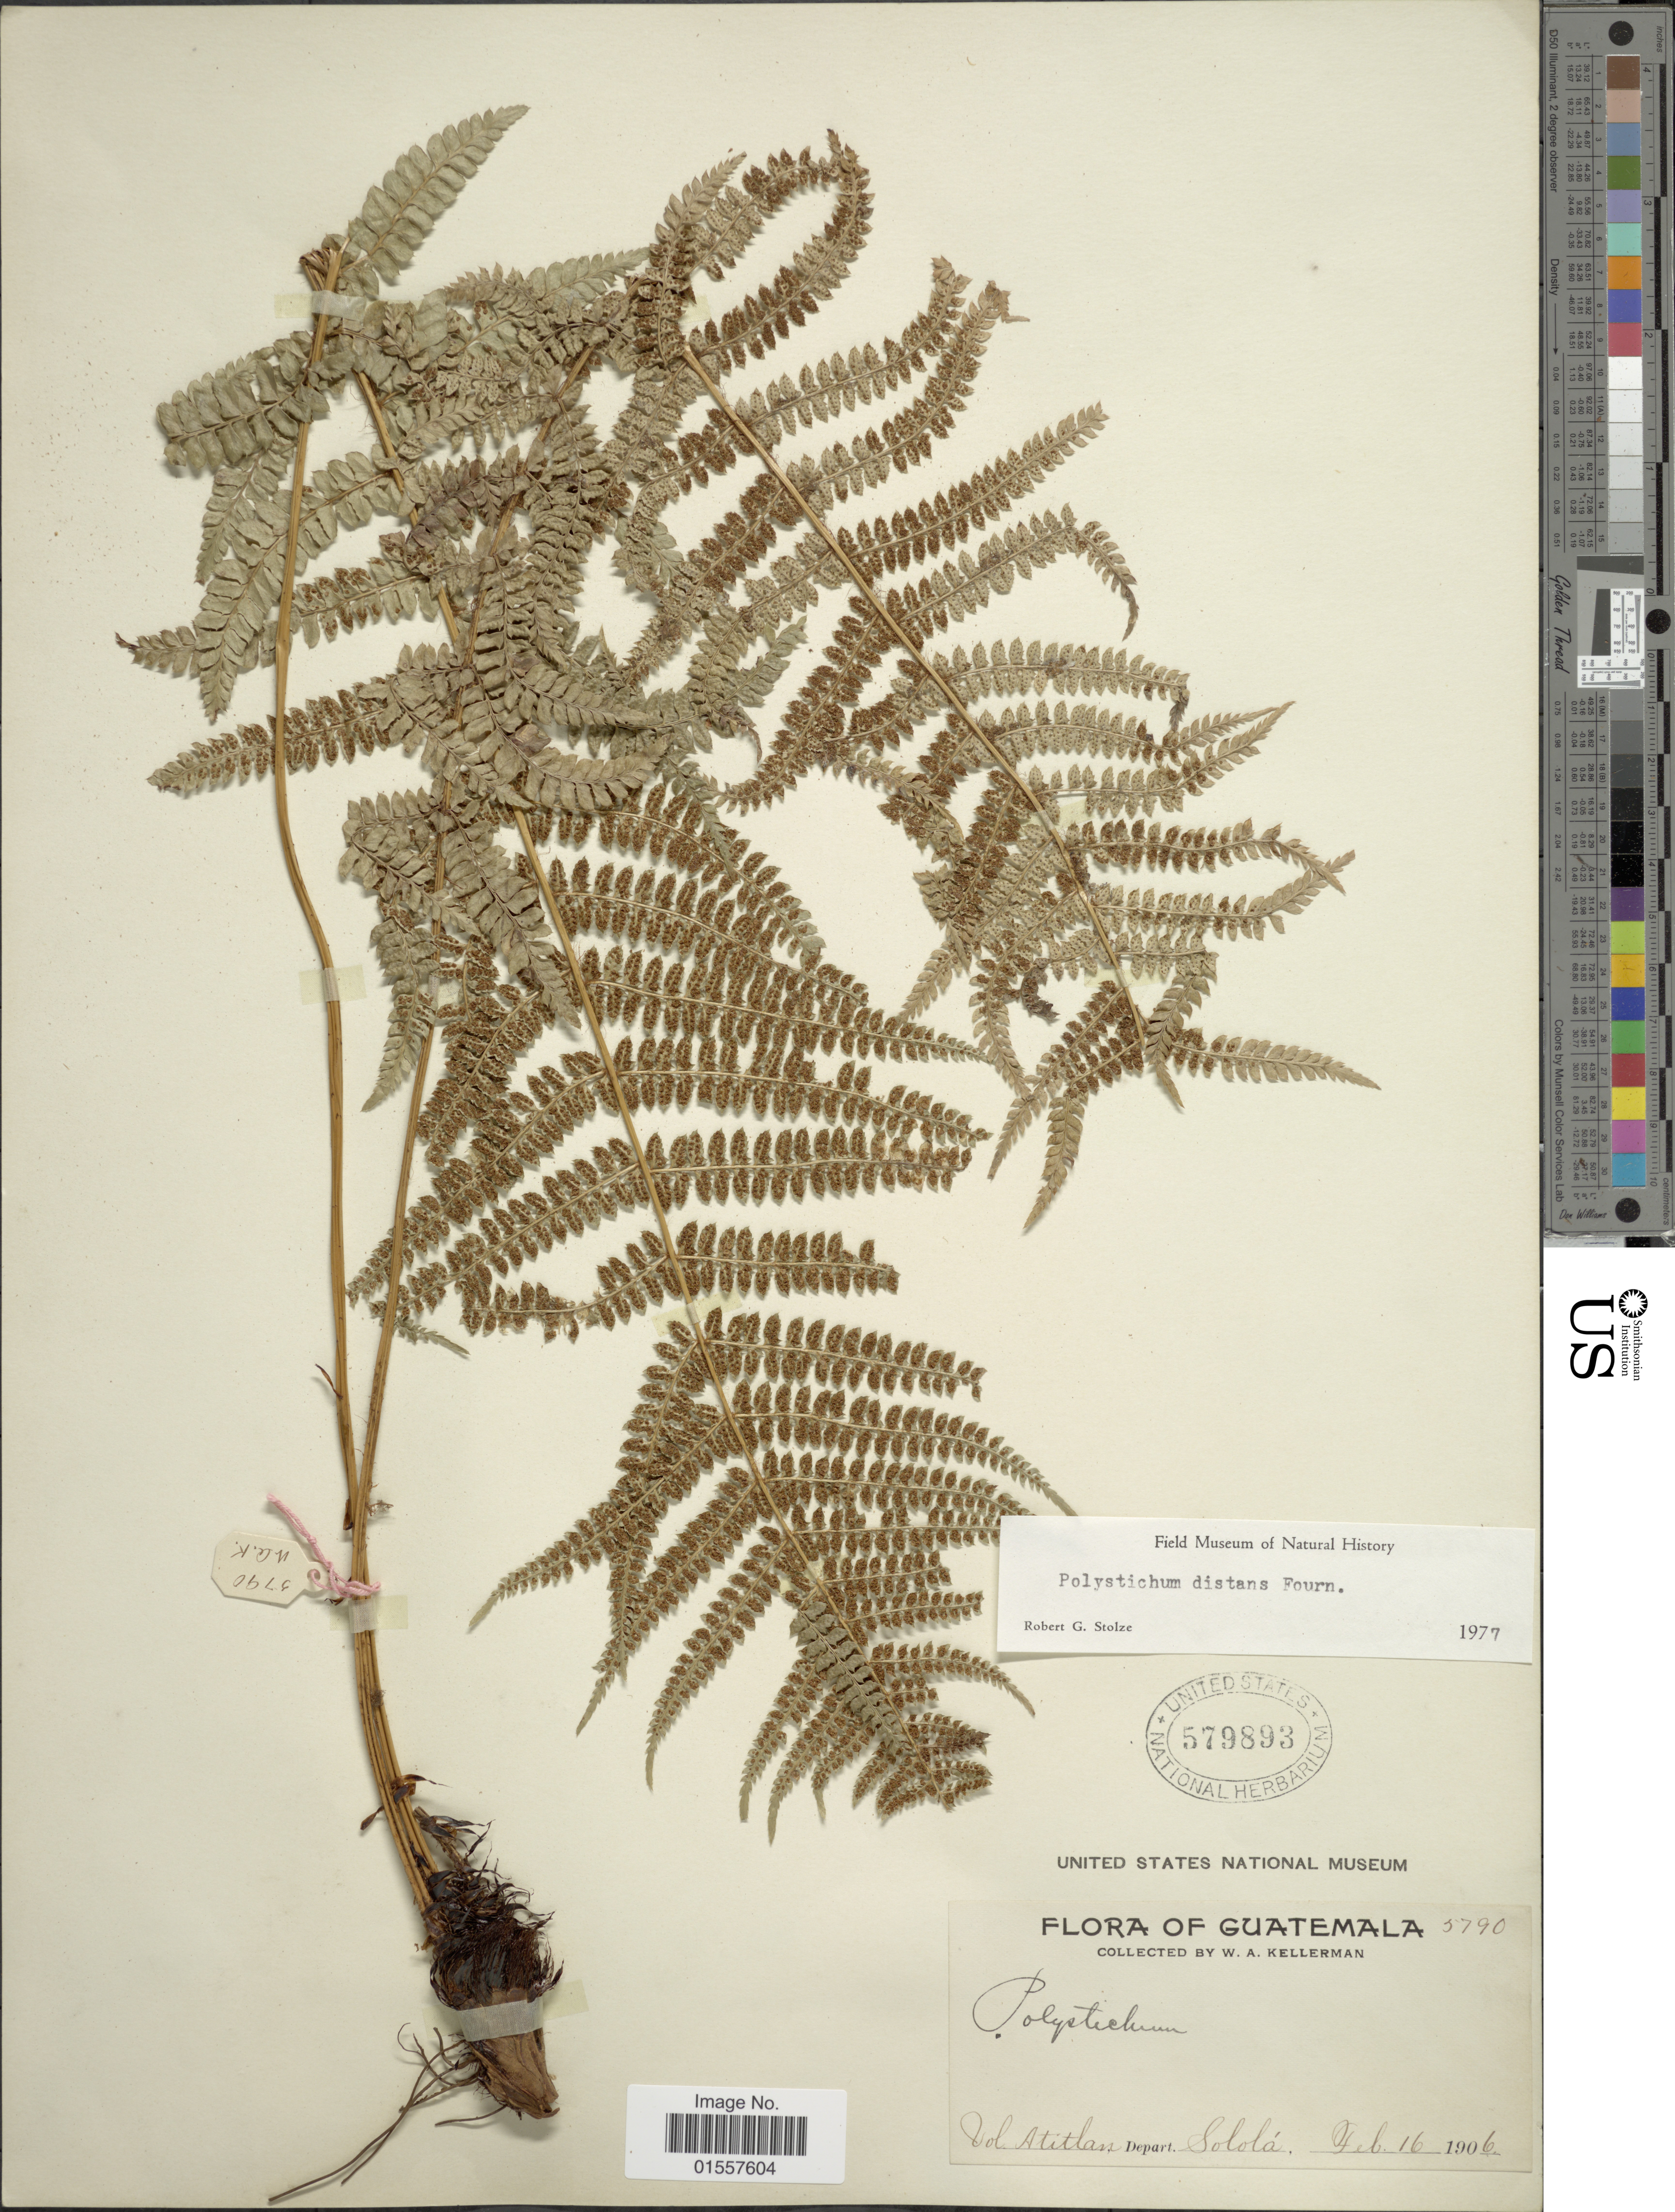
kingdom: Plantae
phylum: Tracheophyta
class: Polypodiopsida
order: Polypodiales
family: Dryopteridaceae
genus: Polystichum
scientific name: Polystichum distans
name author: E. Fourn.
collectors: W. Kellerman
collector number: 5790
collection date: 1906-02-16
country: Guatemala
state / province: Sololá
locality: Vol. Atitlan, depart. Solola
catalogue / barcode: US 579893